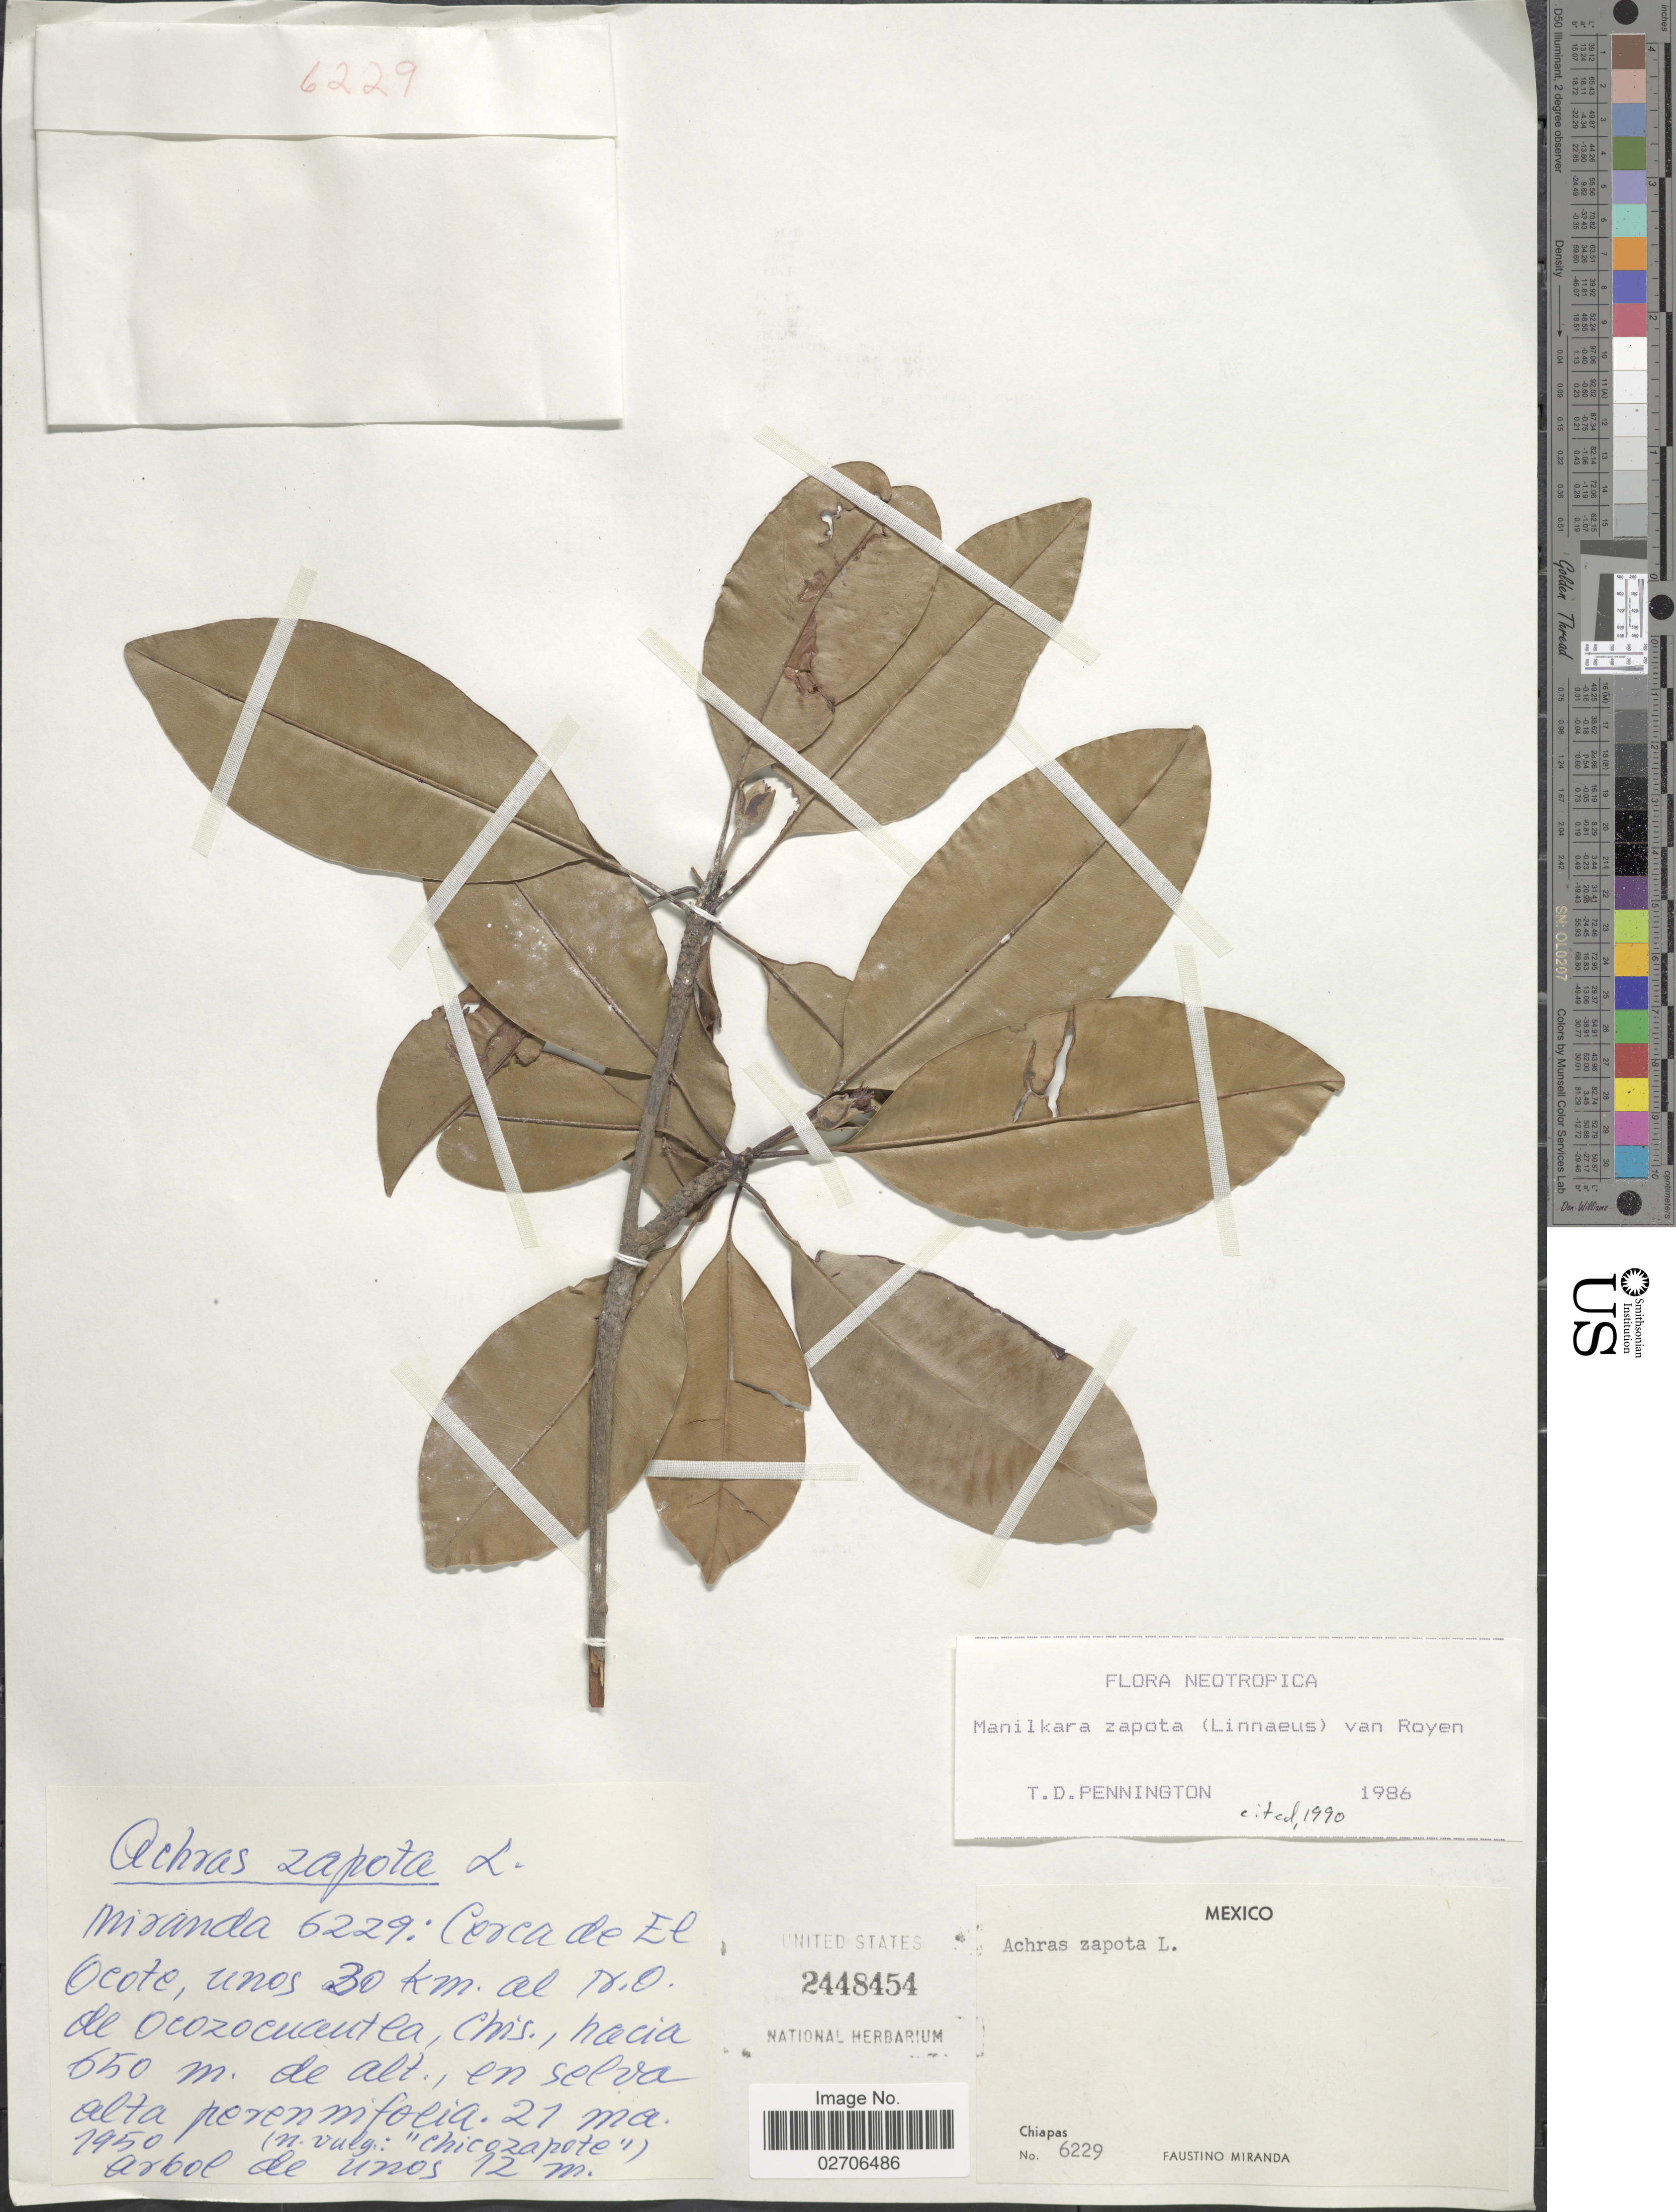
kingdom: Plantae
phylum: Tracheophyta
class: Magnoliopsida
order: Ericales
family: Sapotaceae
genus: Manilkara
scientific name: Manilkara zapota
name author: (L.) P. Royen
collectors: F. Miranda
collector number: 6229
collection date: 1950-03-21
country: Venezuela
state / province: Miranda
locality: Cerca de El Ocote, unos 30 km. al N.O. de ocozocuantla, Chis.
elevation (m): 650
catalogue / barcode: US 2448454